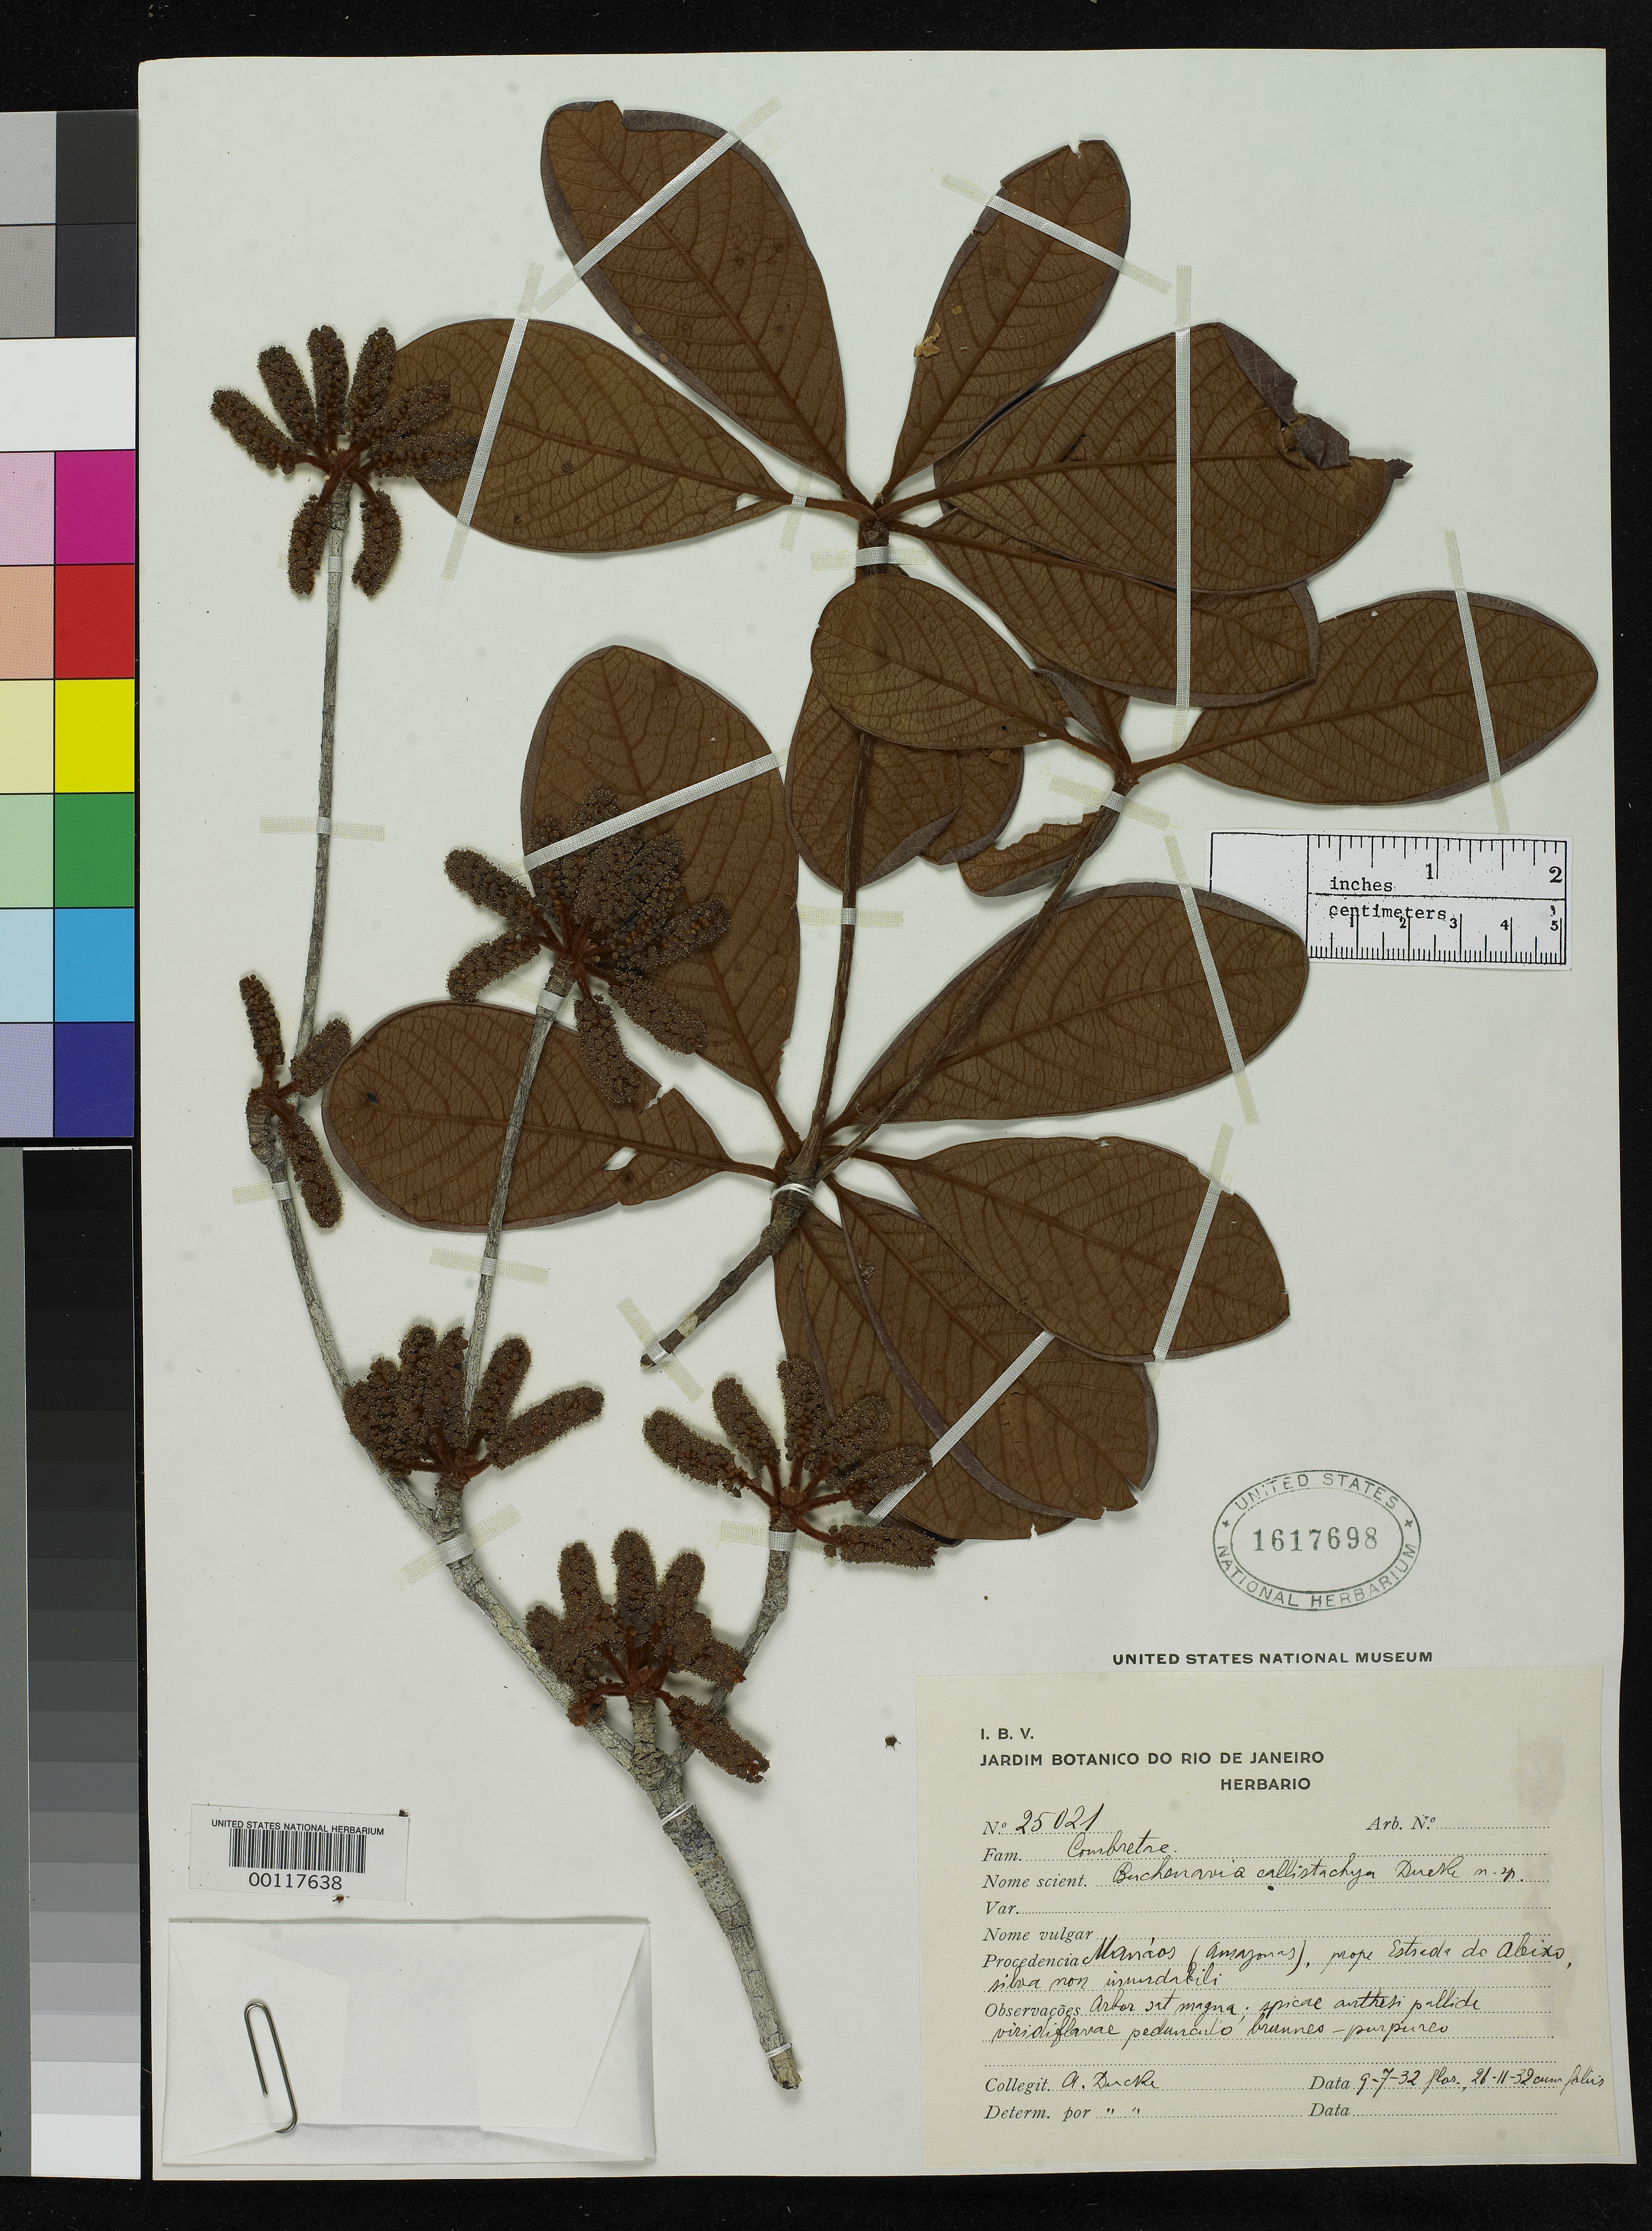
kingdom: Plantae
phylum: Tracheophyta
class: Magnoliopsida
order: Myrtales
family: Combretaceae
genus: Buchenavia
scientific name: Buchenavia callistachya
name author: Ducke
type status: Isotype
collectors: A. Ducke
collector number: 25021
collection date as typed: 09 Jul 1932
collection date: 1932-07-09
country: Brazil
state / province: Amazonas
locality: Manaos, estrado do Aleixo.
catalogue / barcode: US 1617698